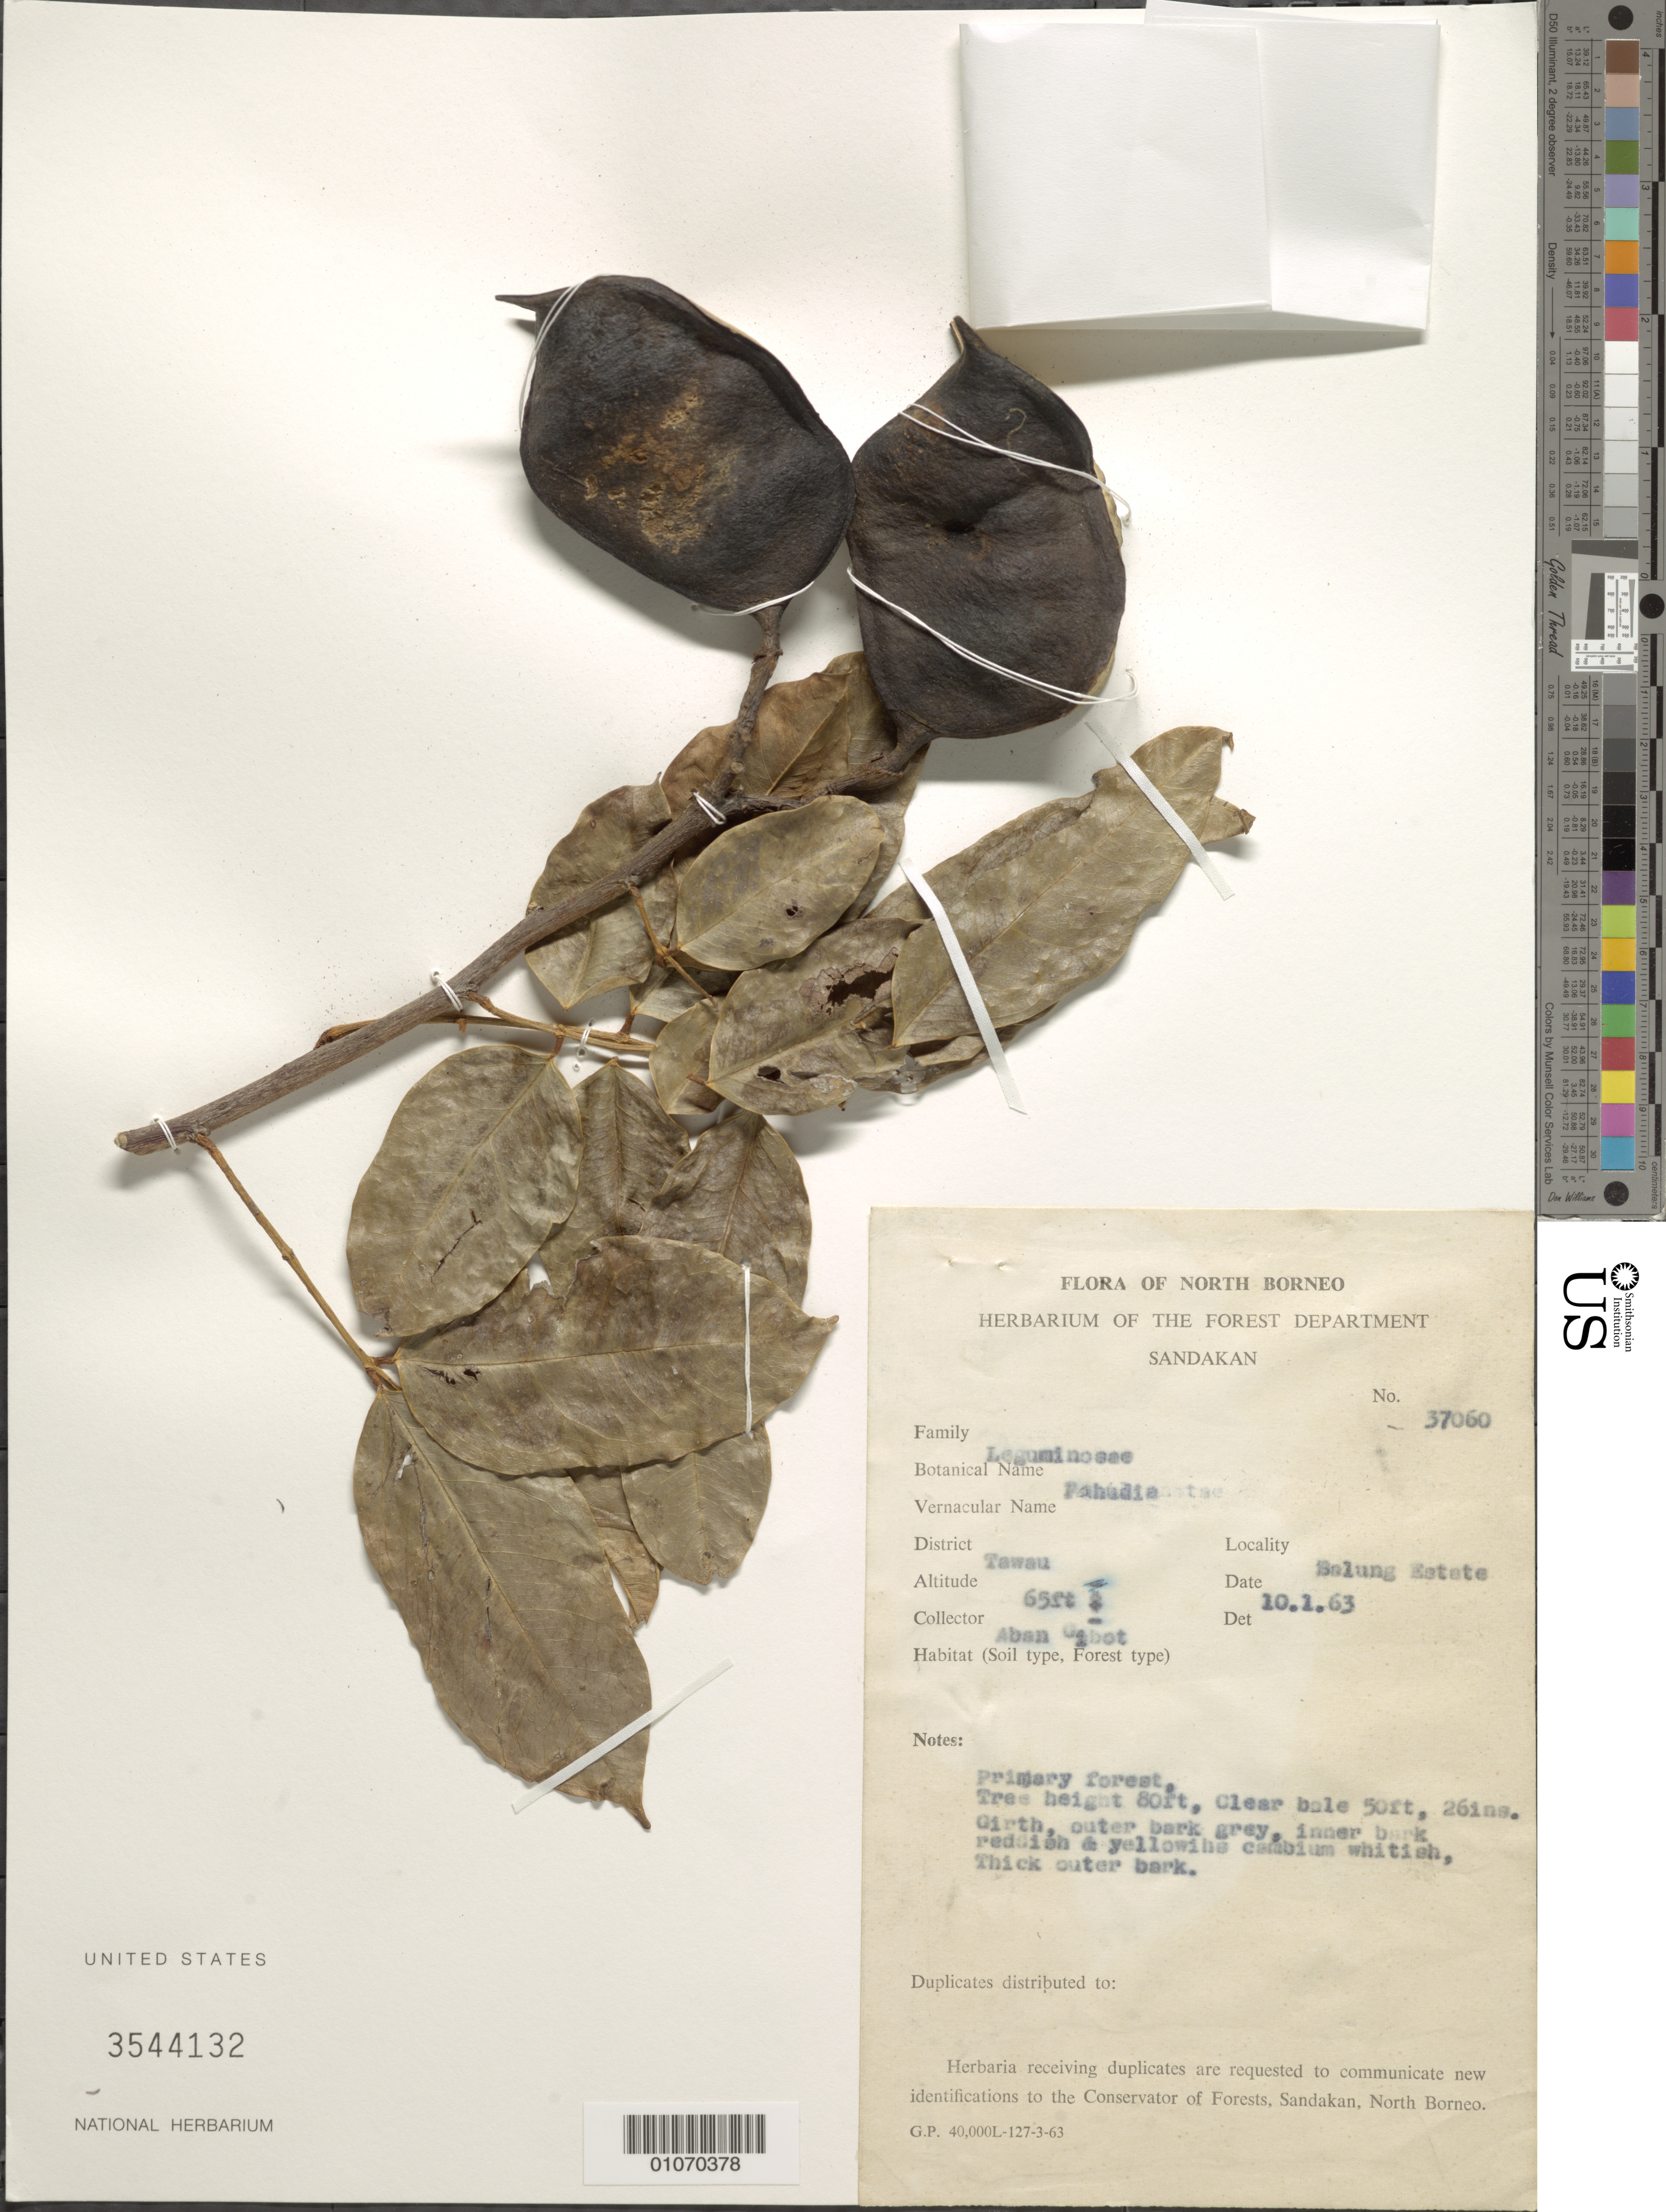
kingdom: Plantae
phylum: Tracheophyta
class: Magnoliopsida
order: Fabales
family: Fabaceae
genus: Afzelia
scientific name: Afzelia sp.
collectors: A. Gibot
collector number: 37060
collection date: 1963-01-10 or 1963-10-01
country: Malaysia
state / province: Sabah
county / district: Tawau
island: Borneo I.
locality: Belung Estate.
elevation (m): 20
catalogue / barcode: US 3544132